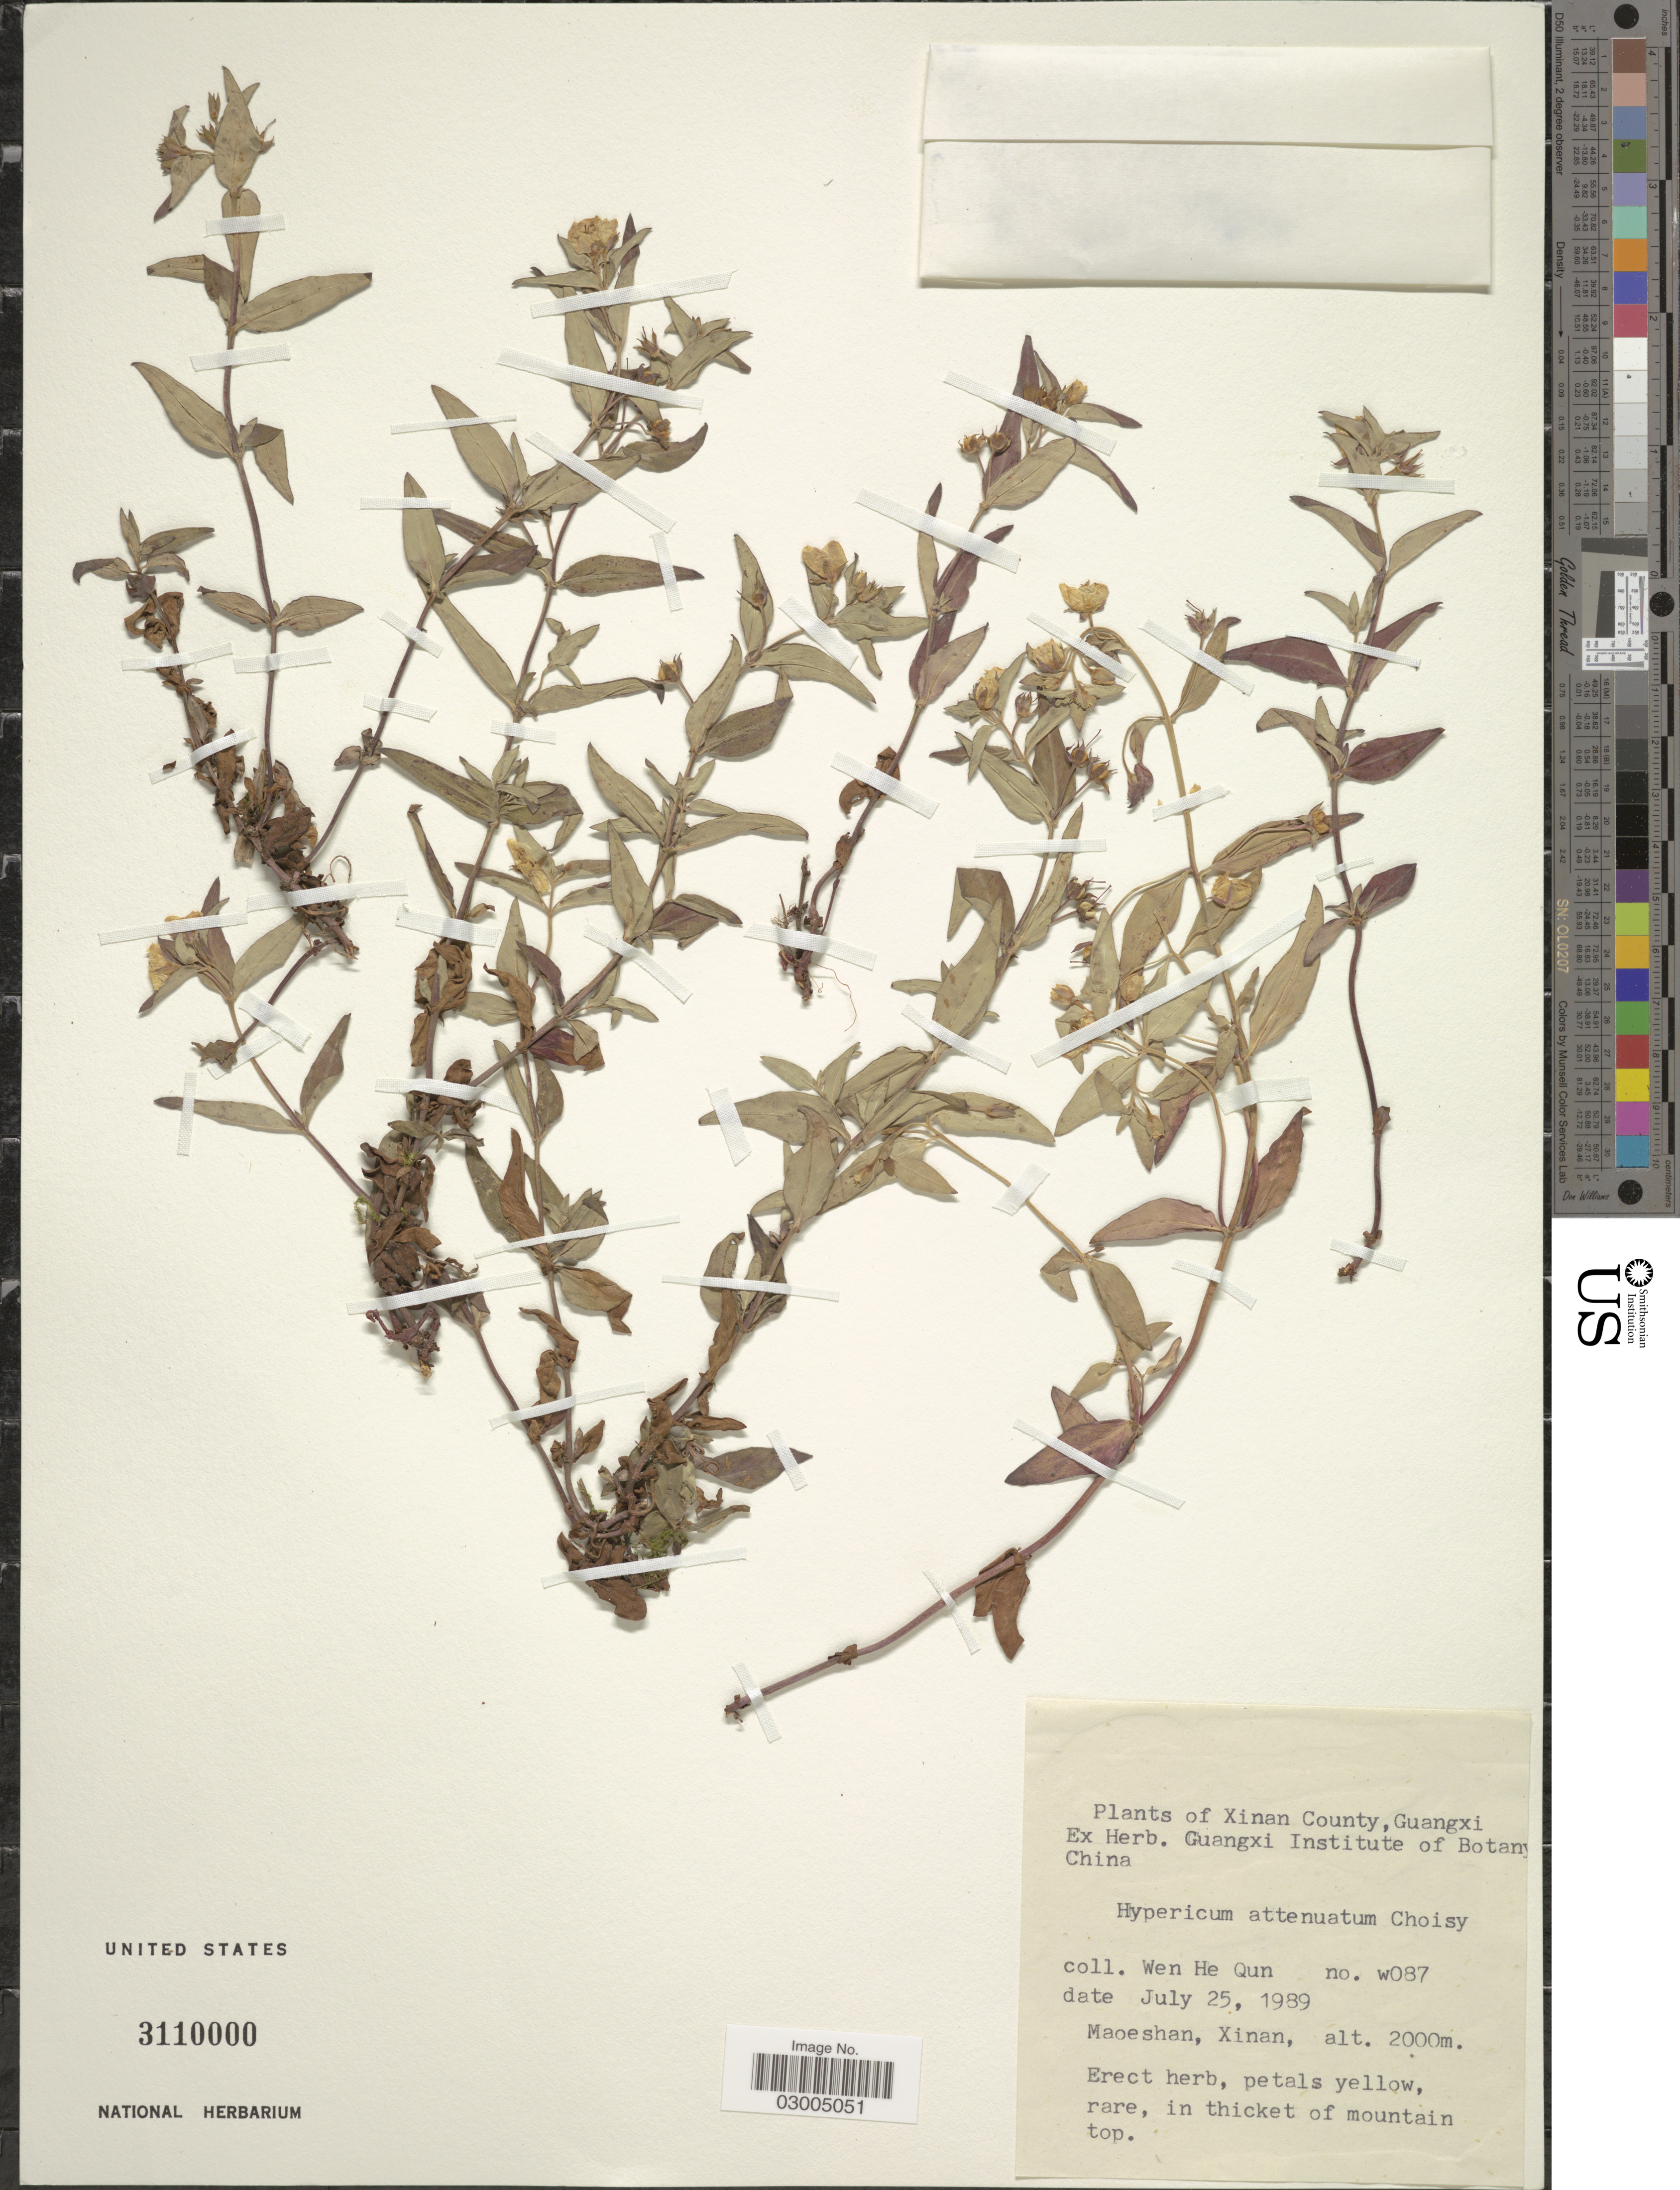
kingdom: Plantae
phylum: Tracheophyta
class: Magnoliopsida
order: Malpighiales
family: Hypericaceae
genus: Hypericum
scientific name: Hypericum attenuatum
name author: Fisch. ex Choisy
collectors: W. Qun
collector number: W087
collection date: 1989-07-25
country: China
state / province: Guangxi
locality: Xinan County. Maoeshan, Xinan.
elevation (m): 2000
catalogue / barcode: US 3110000